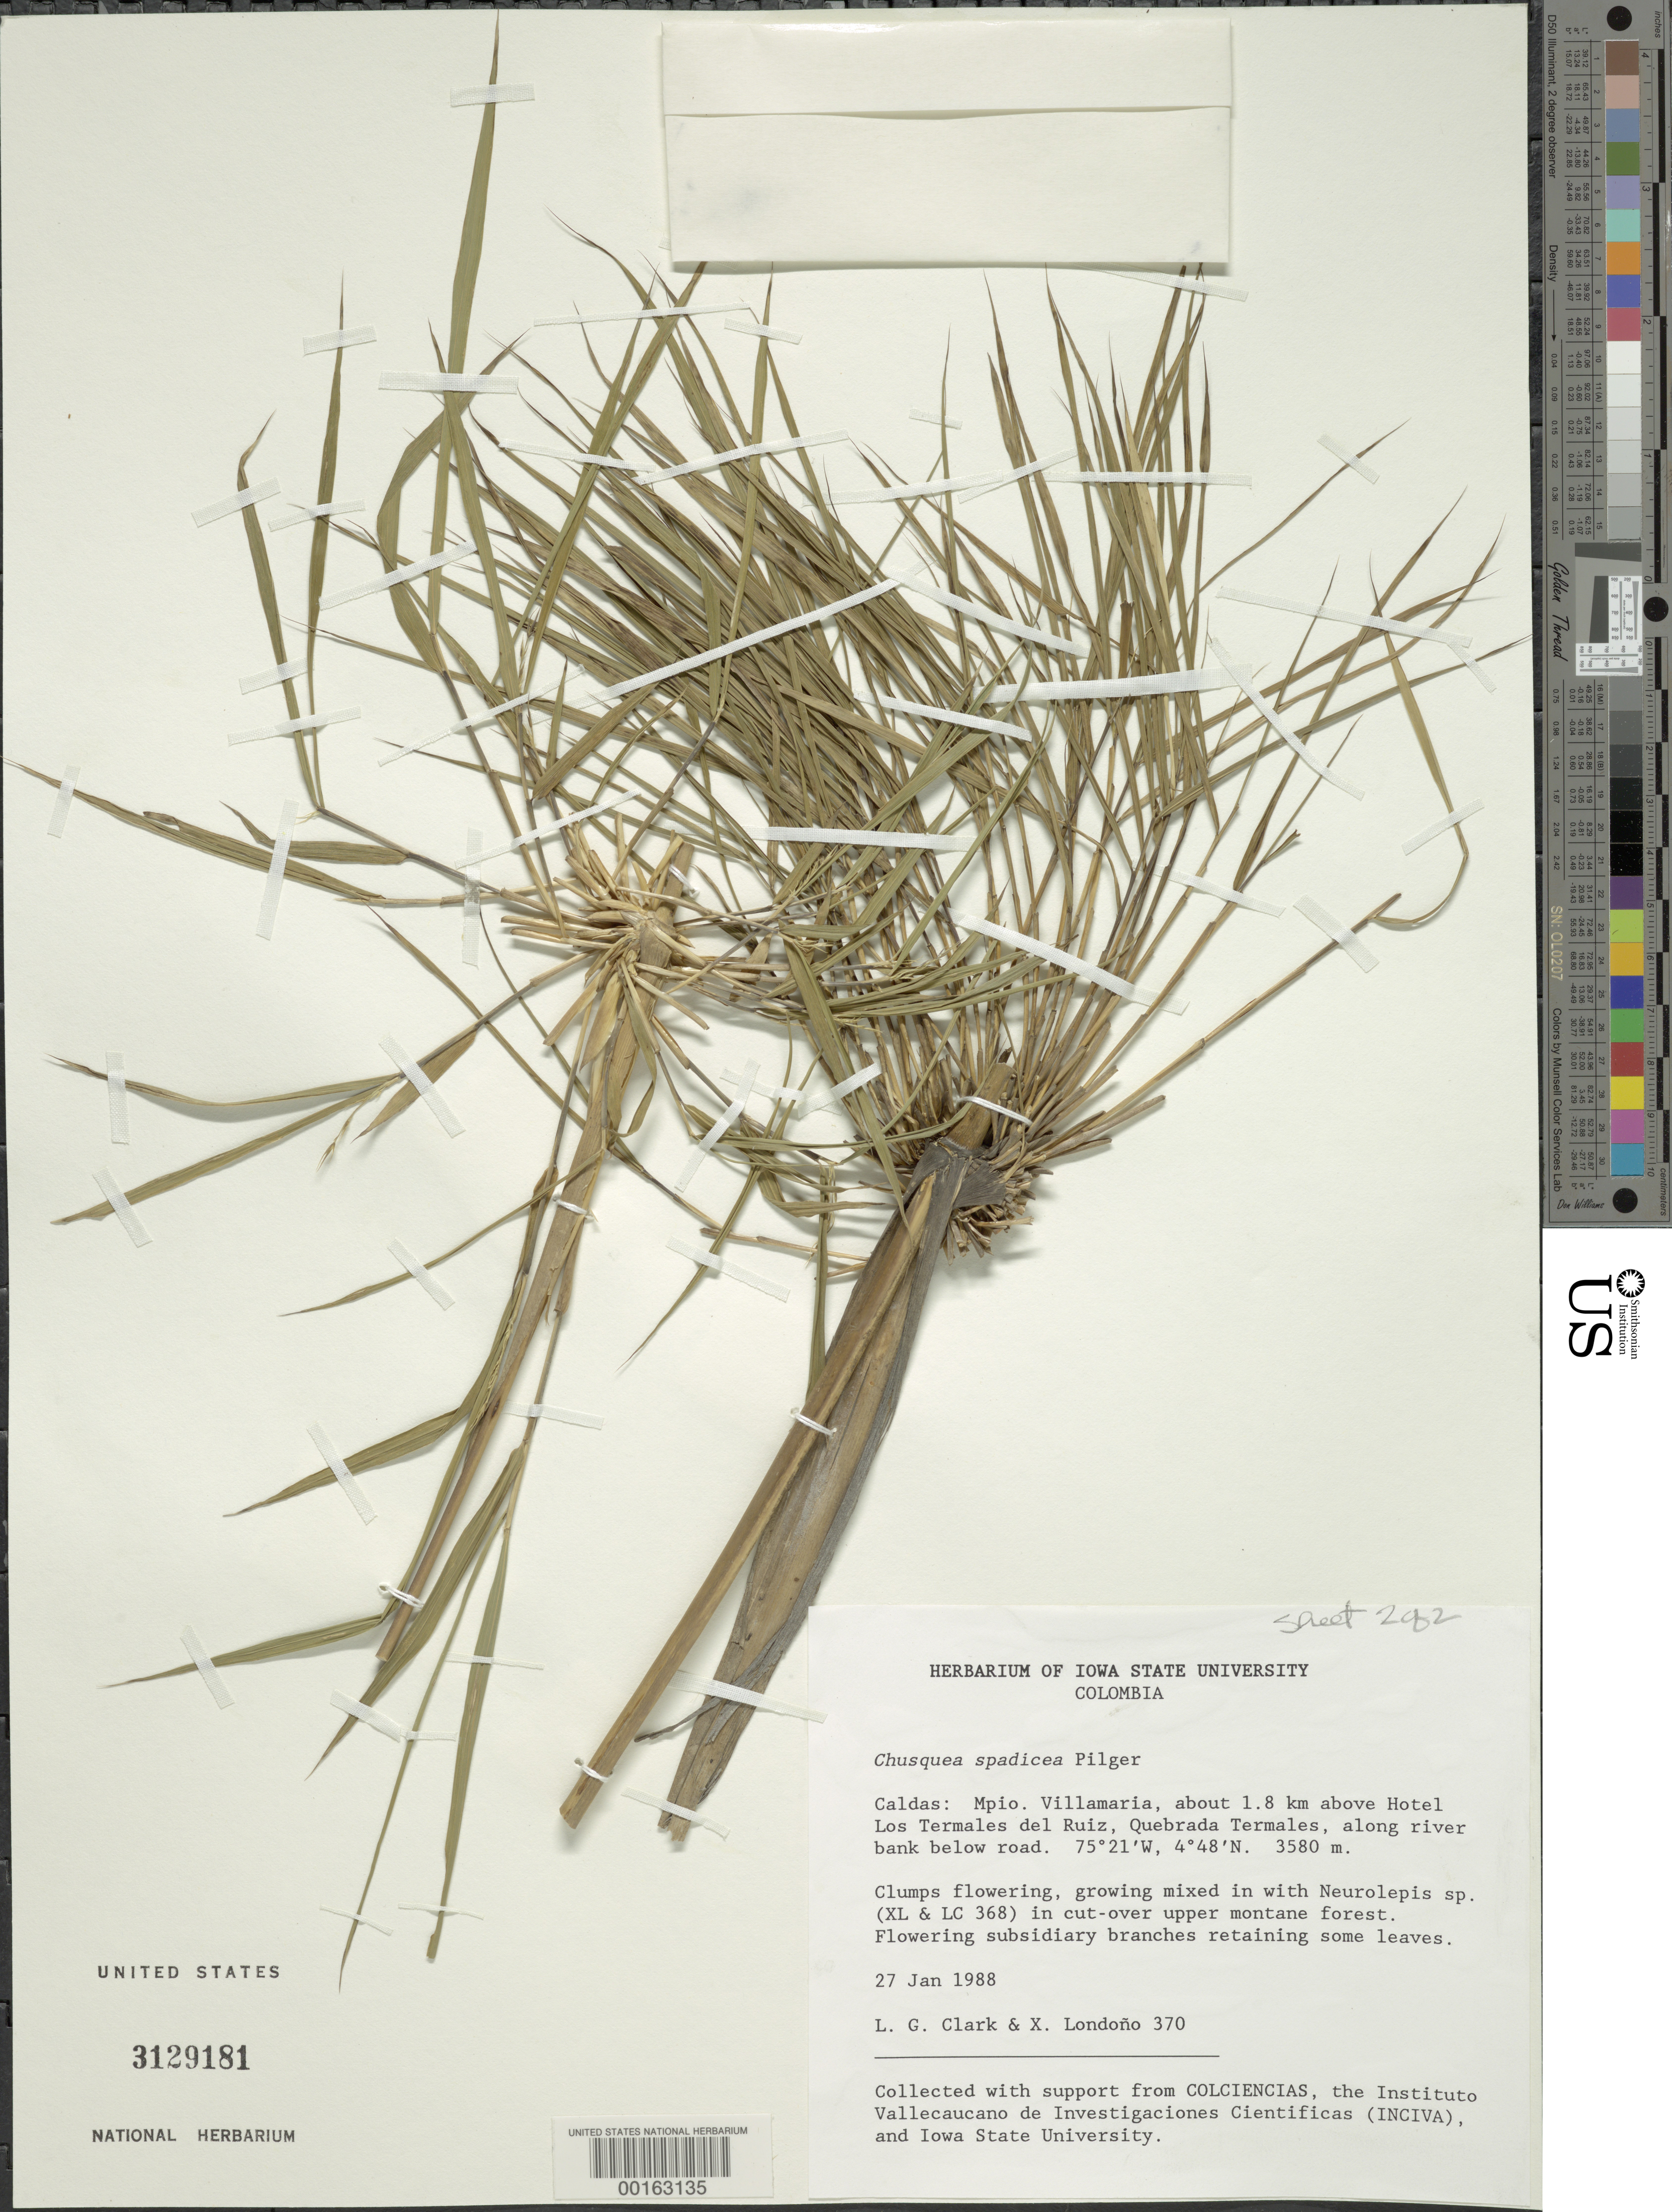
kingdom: Plantae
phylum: Tracheophyta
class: Liliopsida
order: Poales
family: Poaceae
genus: Chusquea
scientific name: Chusquea spadicea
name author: Pilg.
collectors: L. G. Clark & X. Londoño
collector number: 370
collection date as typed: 27 Jan 1988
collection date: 1988-01-27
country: Colombia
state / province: Caldas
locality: VillaMaria, about 1.8 km above Hotel Los Termales del Ruiz, Quebrada Termales, along River bank below road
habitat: In cut-over upper montane forest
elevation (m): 3580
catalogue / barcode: US 3129181